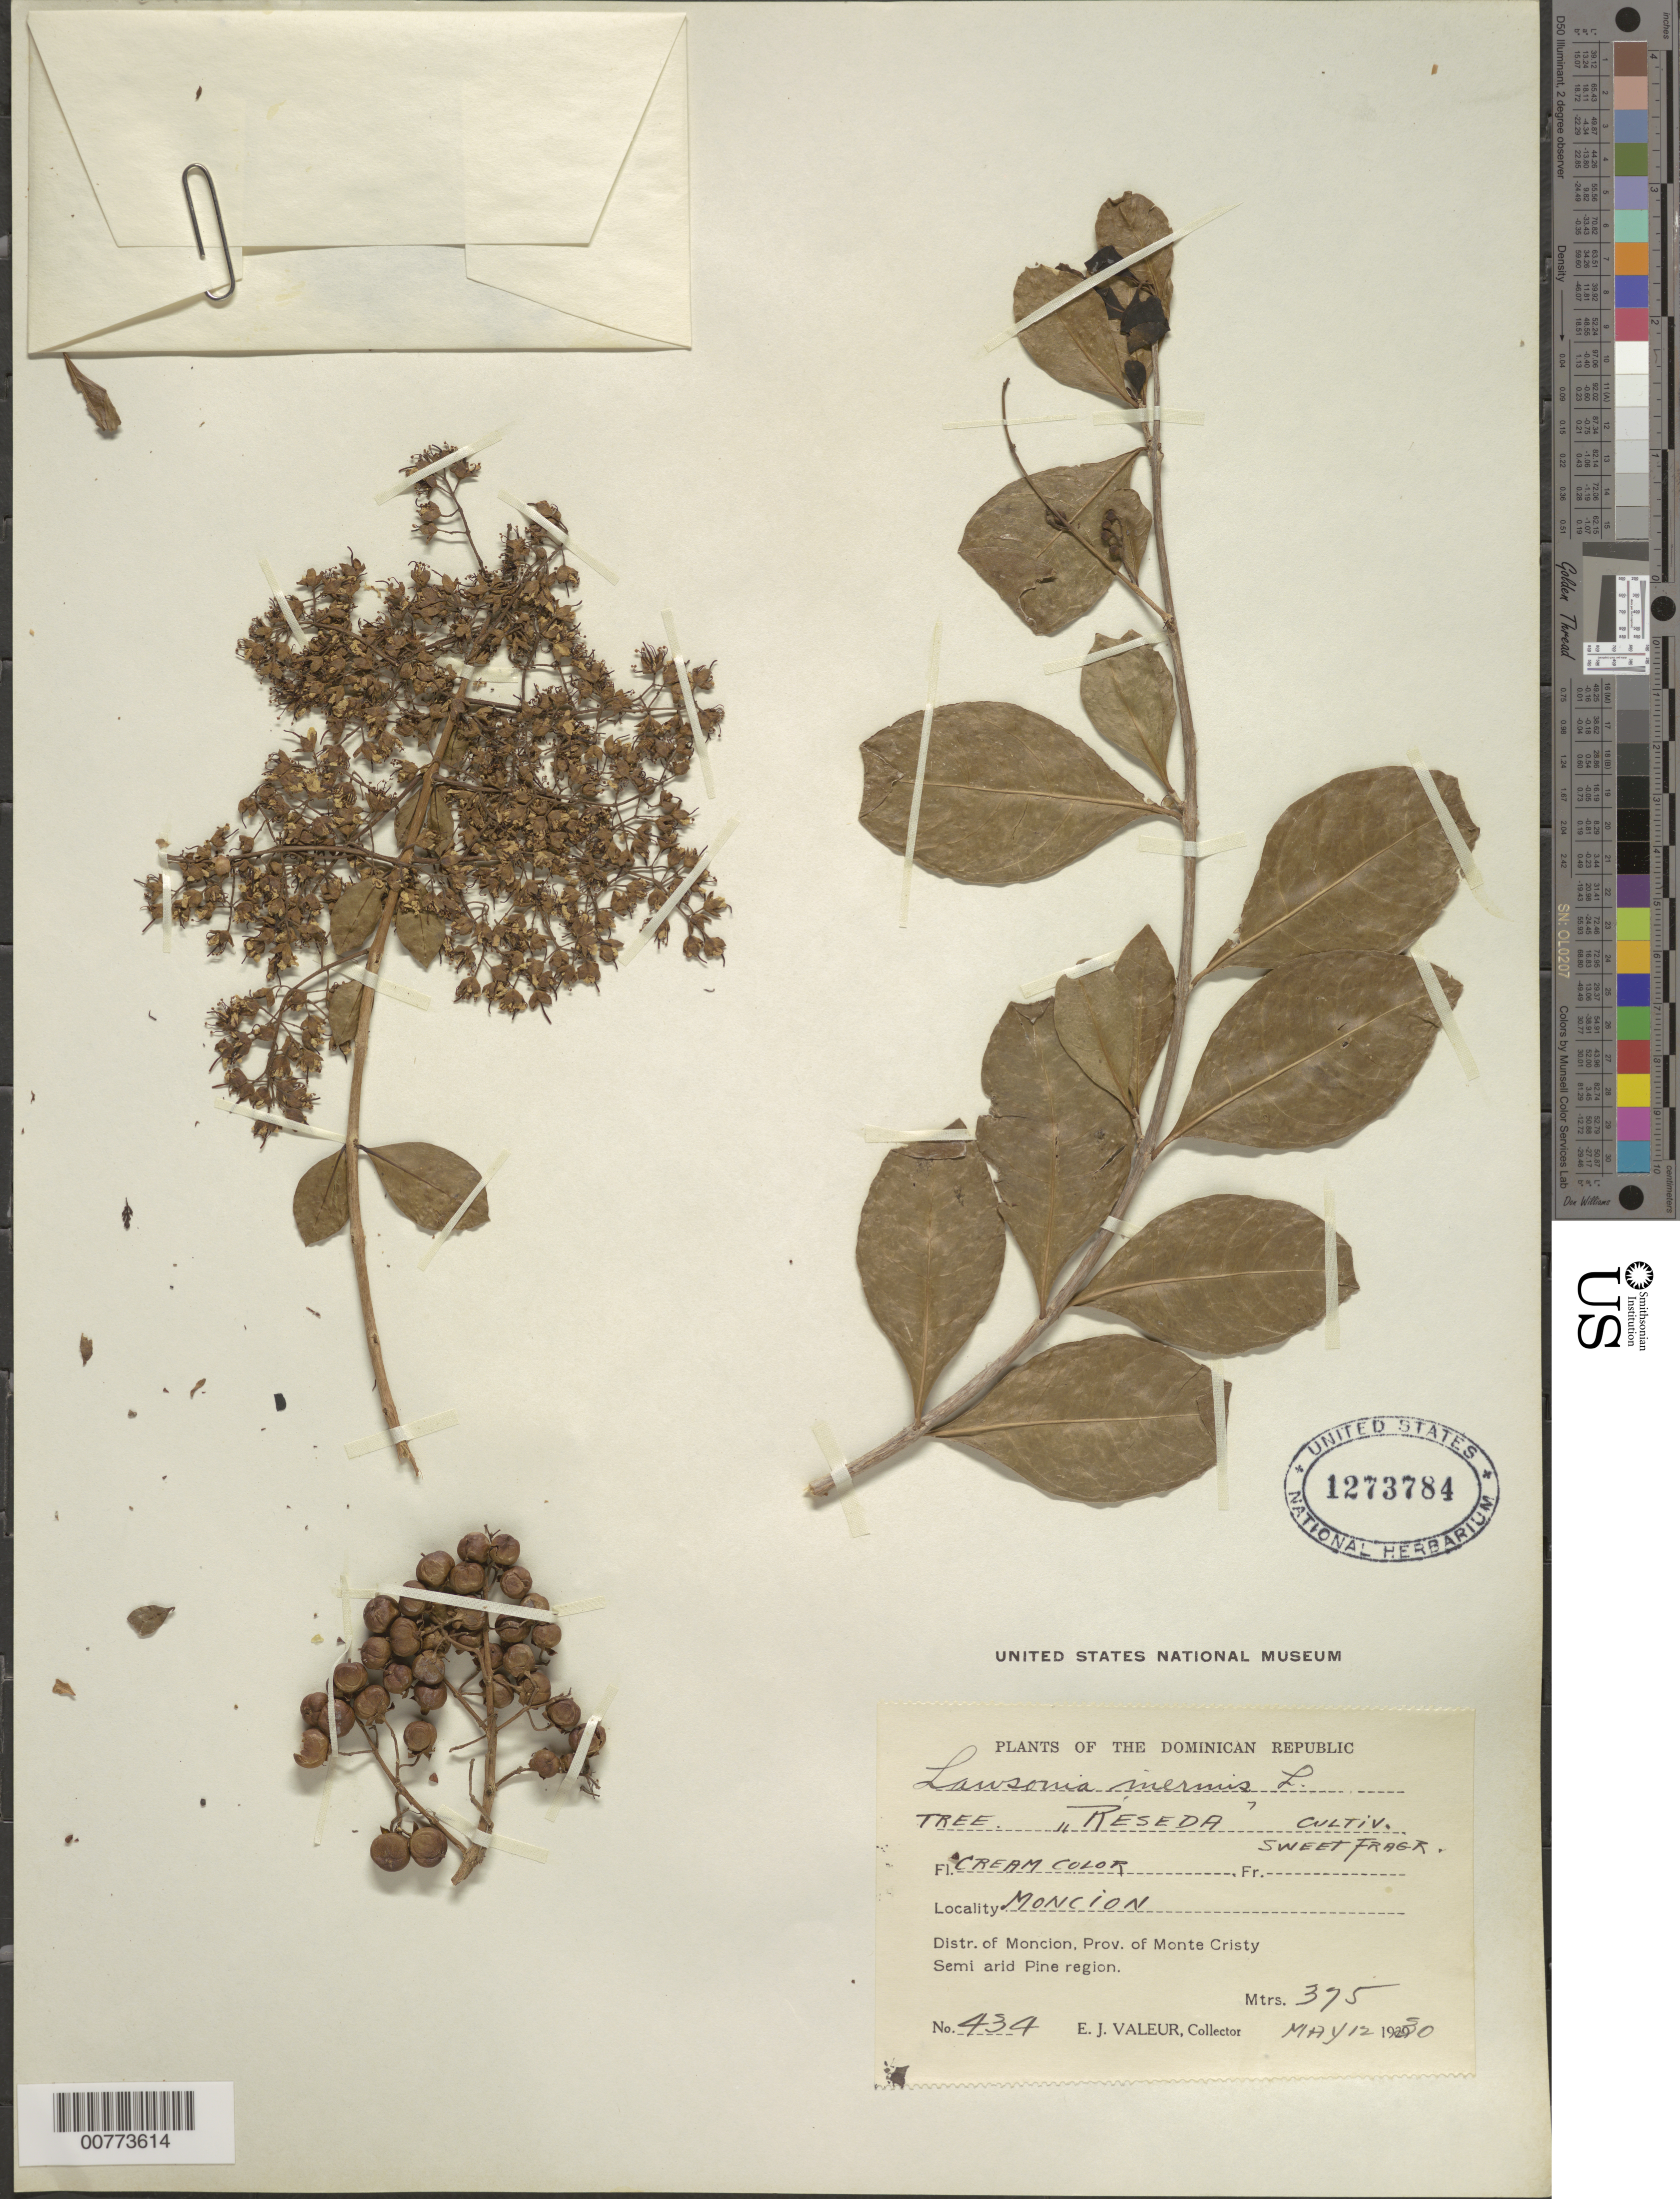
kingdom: Plantae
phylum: Tracheophyta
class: Magnoliopsida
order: Myrtales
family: Lythraceae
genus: Lawsonia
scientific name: Lawsonia inermis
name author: L.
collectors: E. Valeur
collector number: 434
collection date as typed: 12 May 1930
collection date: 1930-05-12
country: Dominican Republic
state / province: Monte Cristi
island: Hispaniola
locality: Distr. of Monción, locality of Monción.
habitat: Semi arid Pine region.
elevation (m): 375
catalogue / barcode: US 1273784